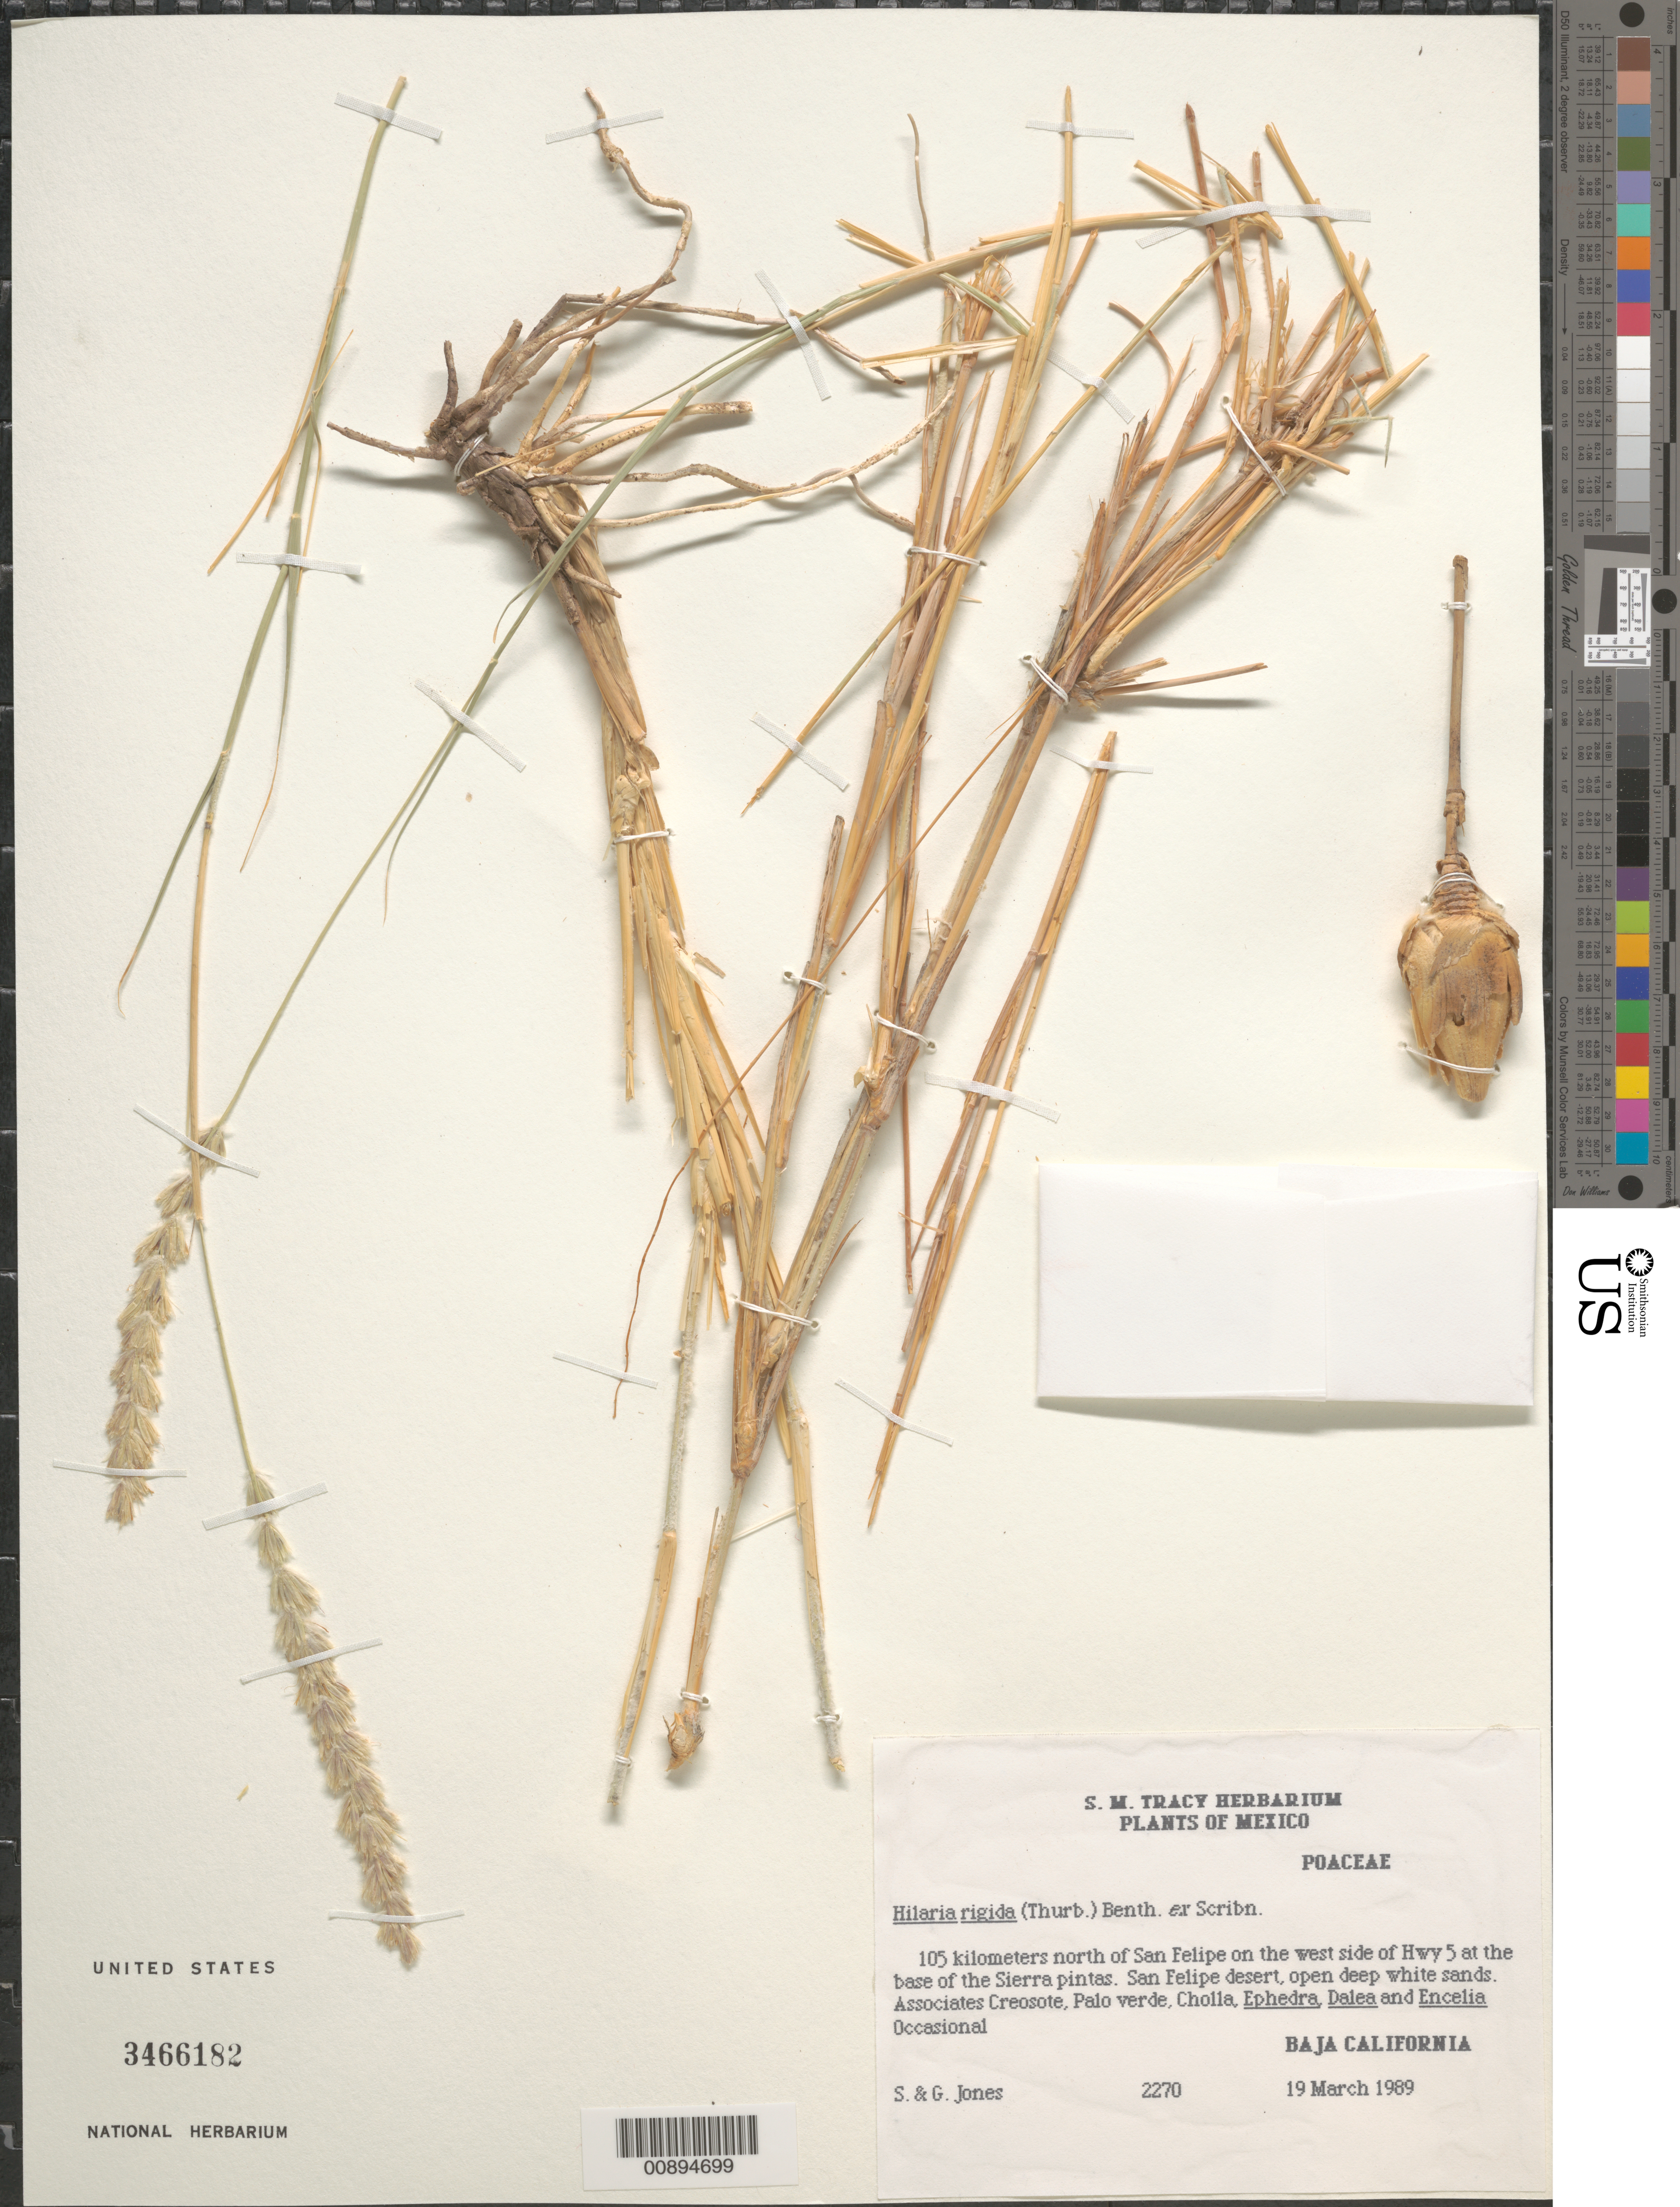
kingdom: Plantae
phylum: Tracheophyta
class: Liliopsida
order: Poales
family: Poaceae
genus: Hilaria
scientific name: Hilaria rigida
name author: (Thurb.) Benth. ex Scribn.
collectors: S. Jones & G. Jones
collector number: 2270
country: Mexico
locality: Baja California, N of San Felipe on w side Hwy 5 at the base of the Sierra pintas.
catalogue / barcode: US 3466182